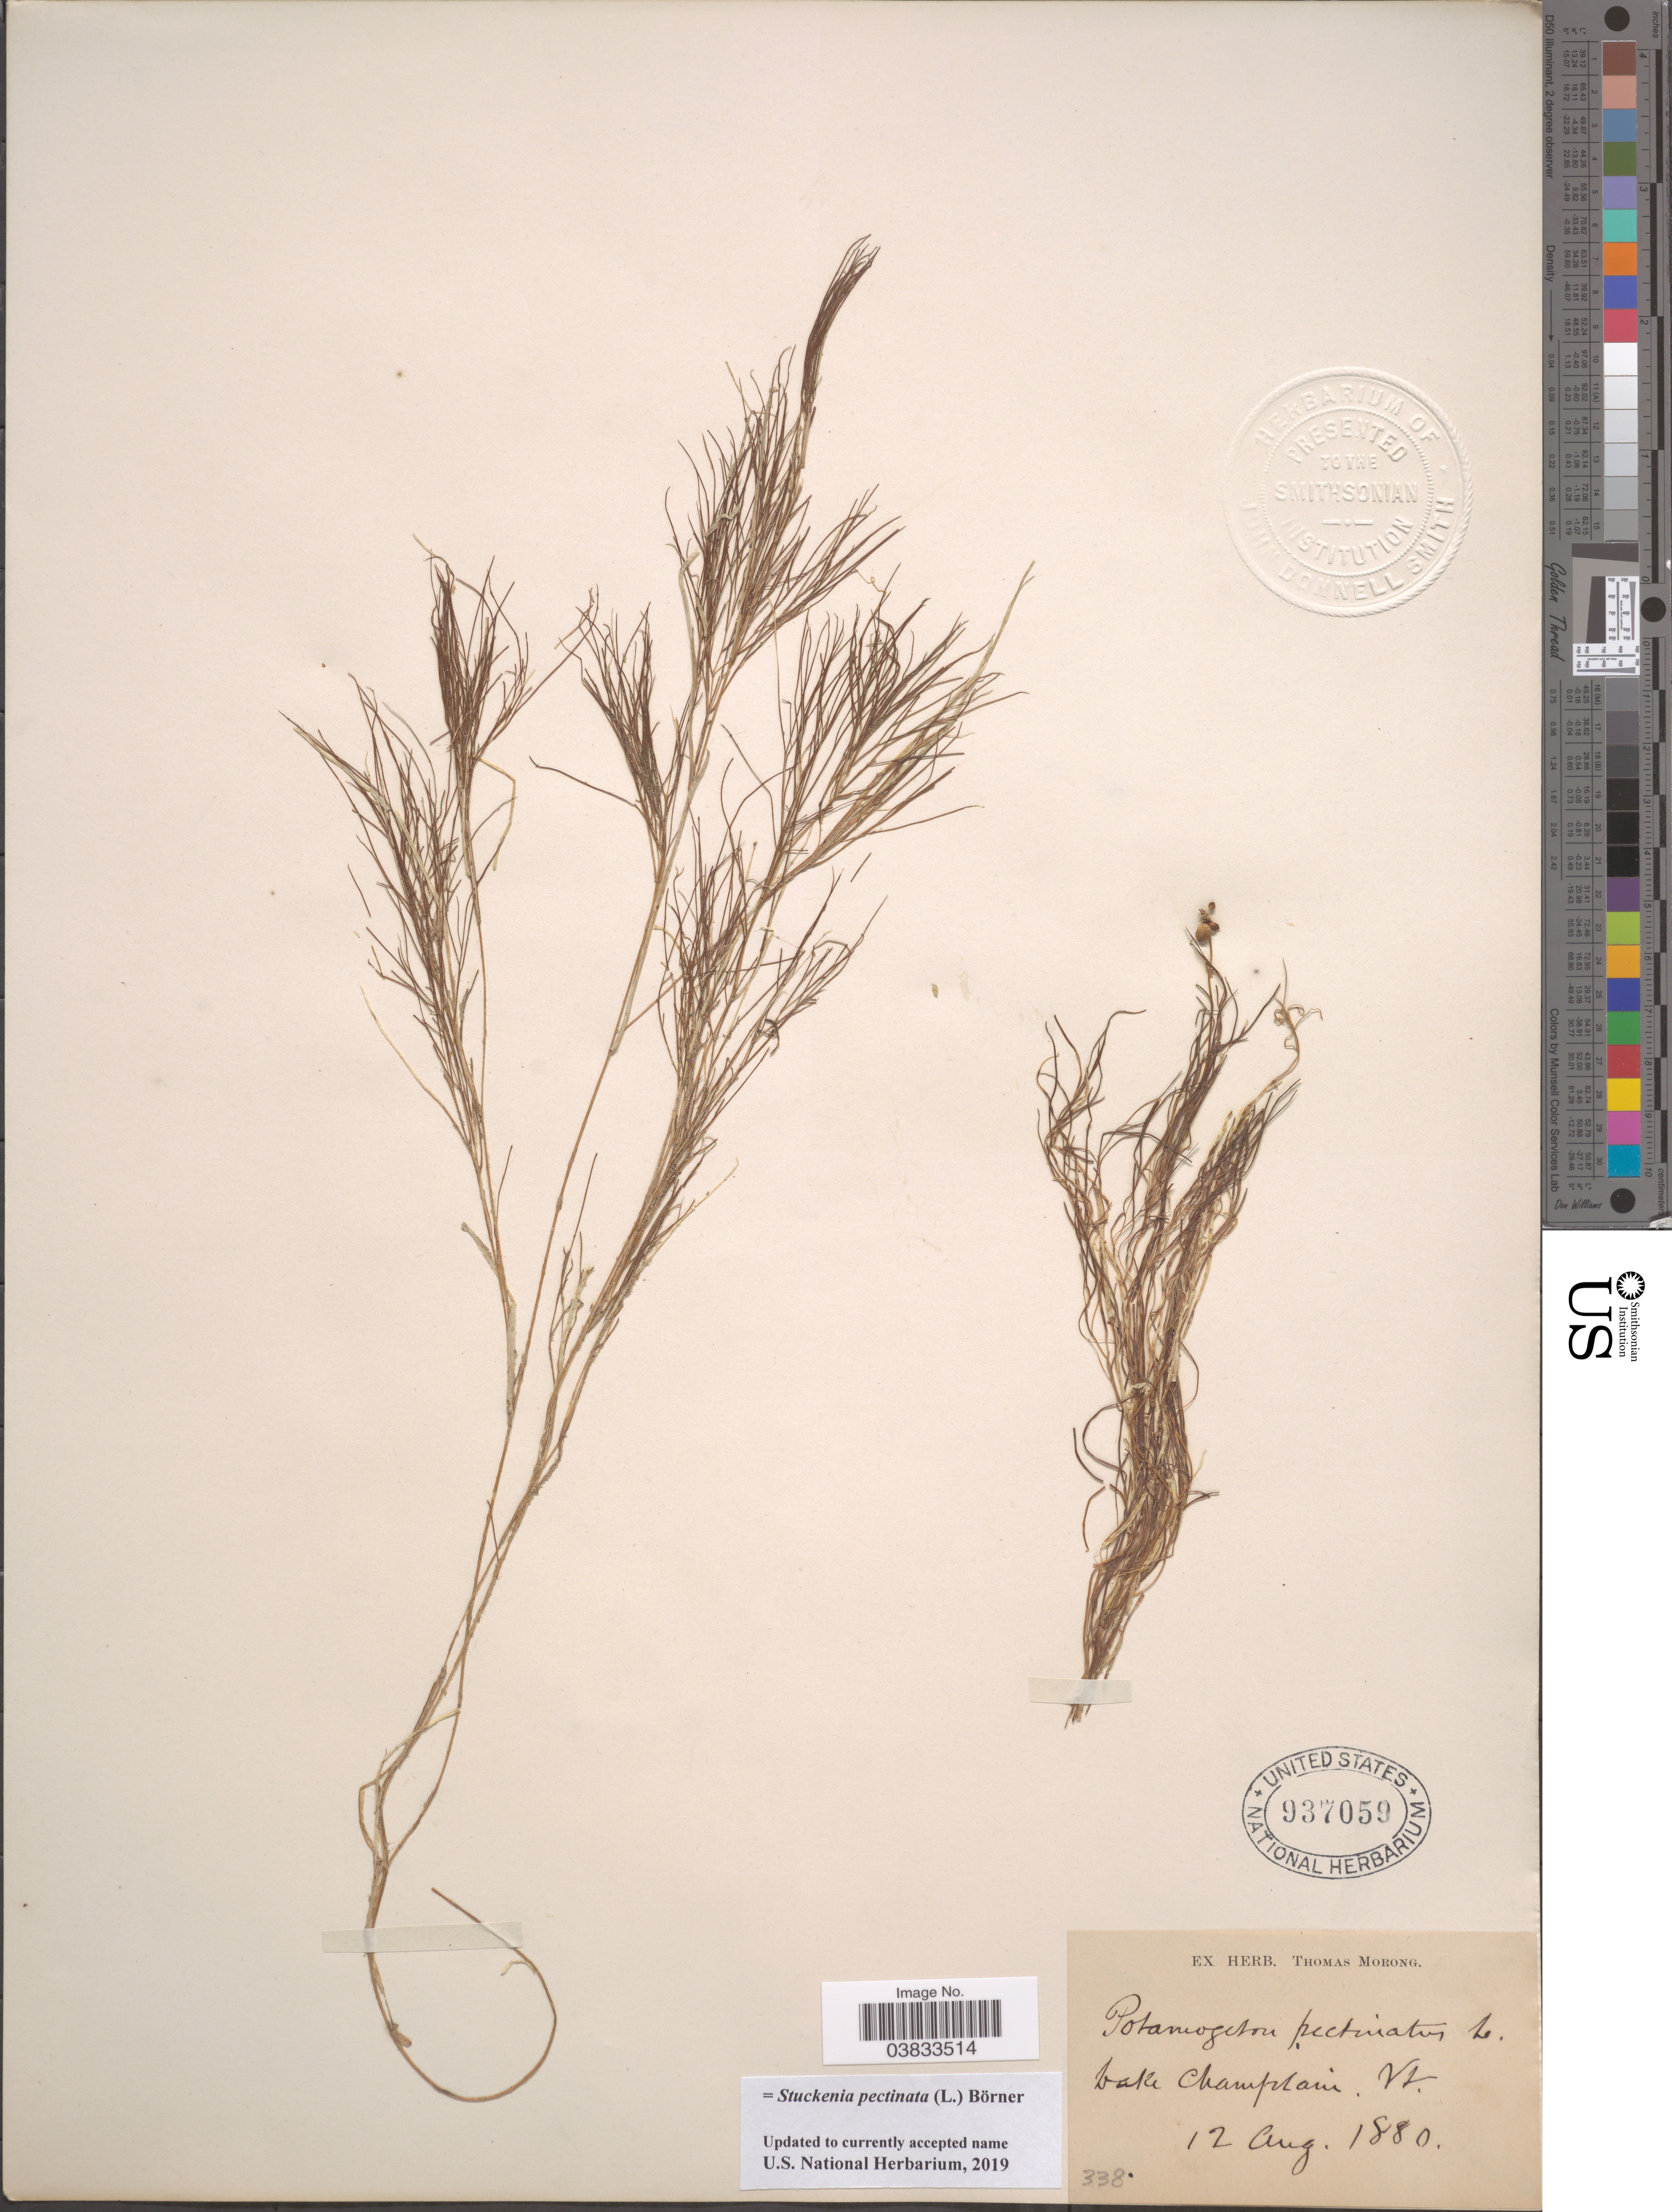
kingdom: Plantae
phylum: Tracheophyta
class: Liliopsida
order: Alismatales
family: Potamogetonaceae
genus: Stuckenia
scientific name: Stuckenia pectinata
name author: (L.) Börner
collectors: ex Herb. T. Morong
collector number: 338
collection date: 1880-08-12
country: United States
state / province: Vermont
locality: Lake Champlain.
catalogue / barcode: US 937059